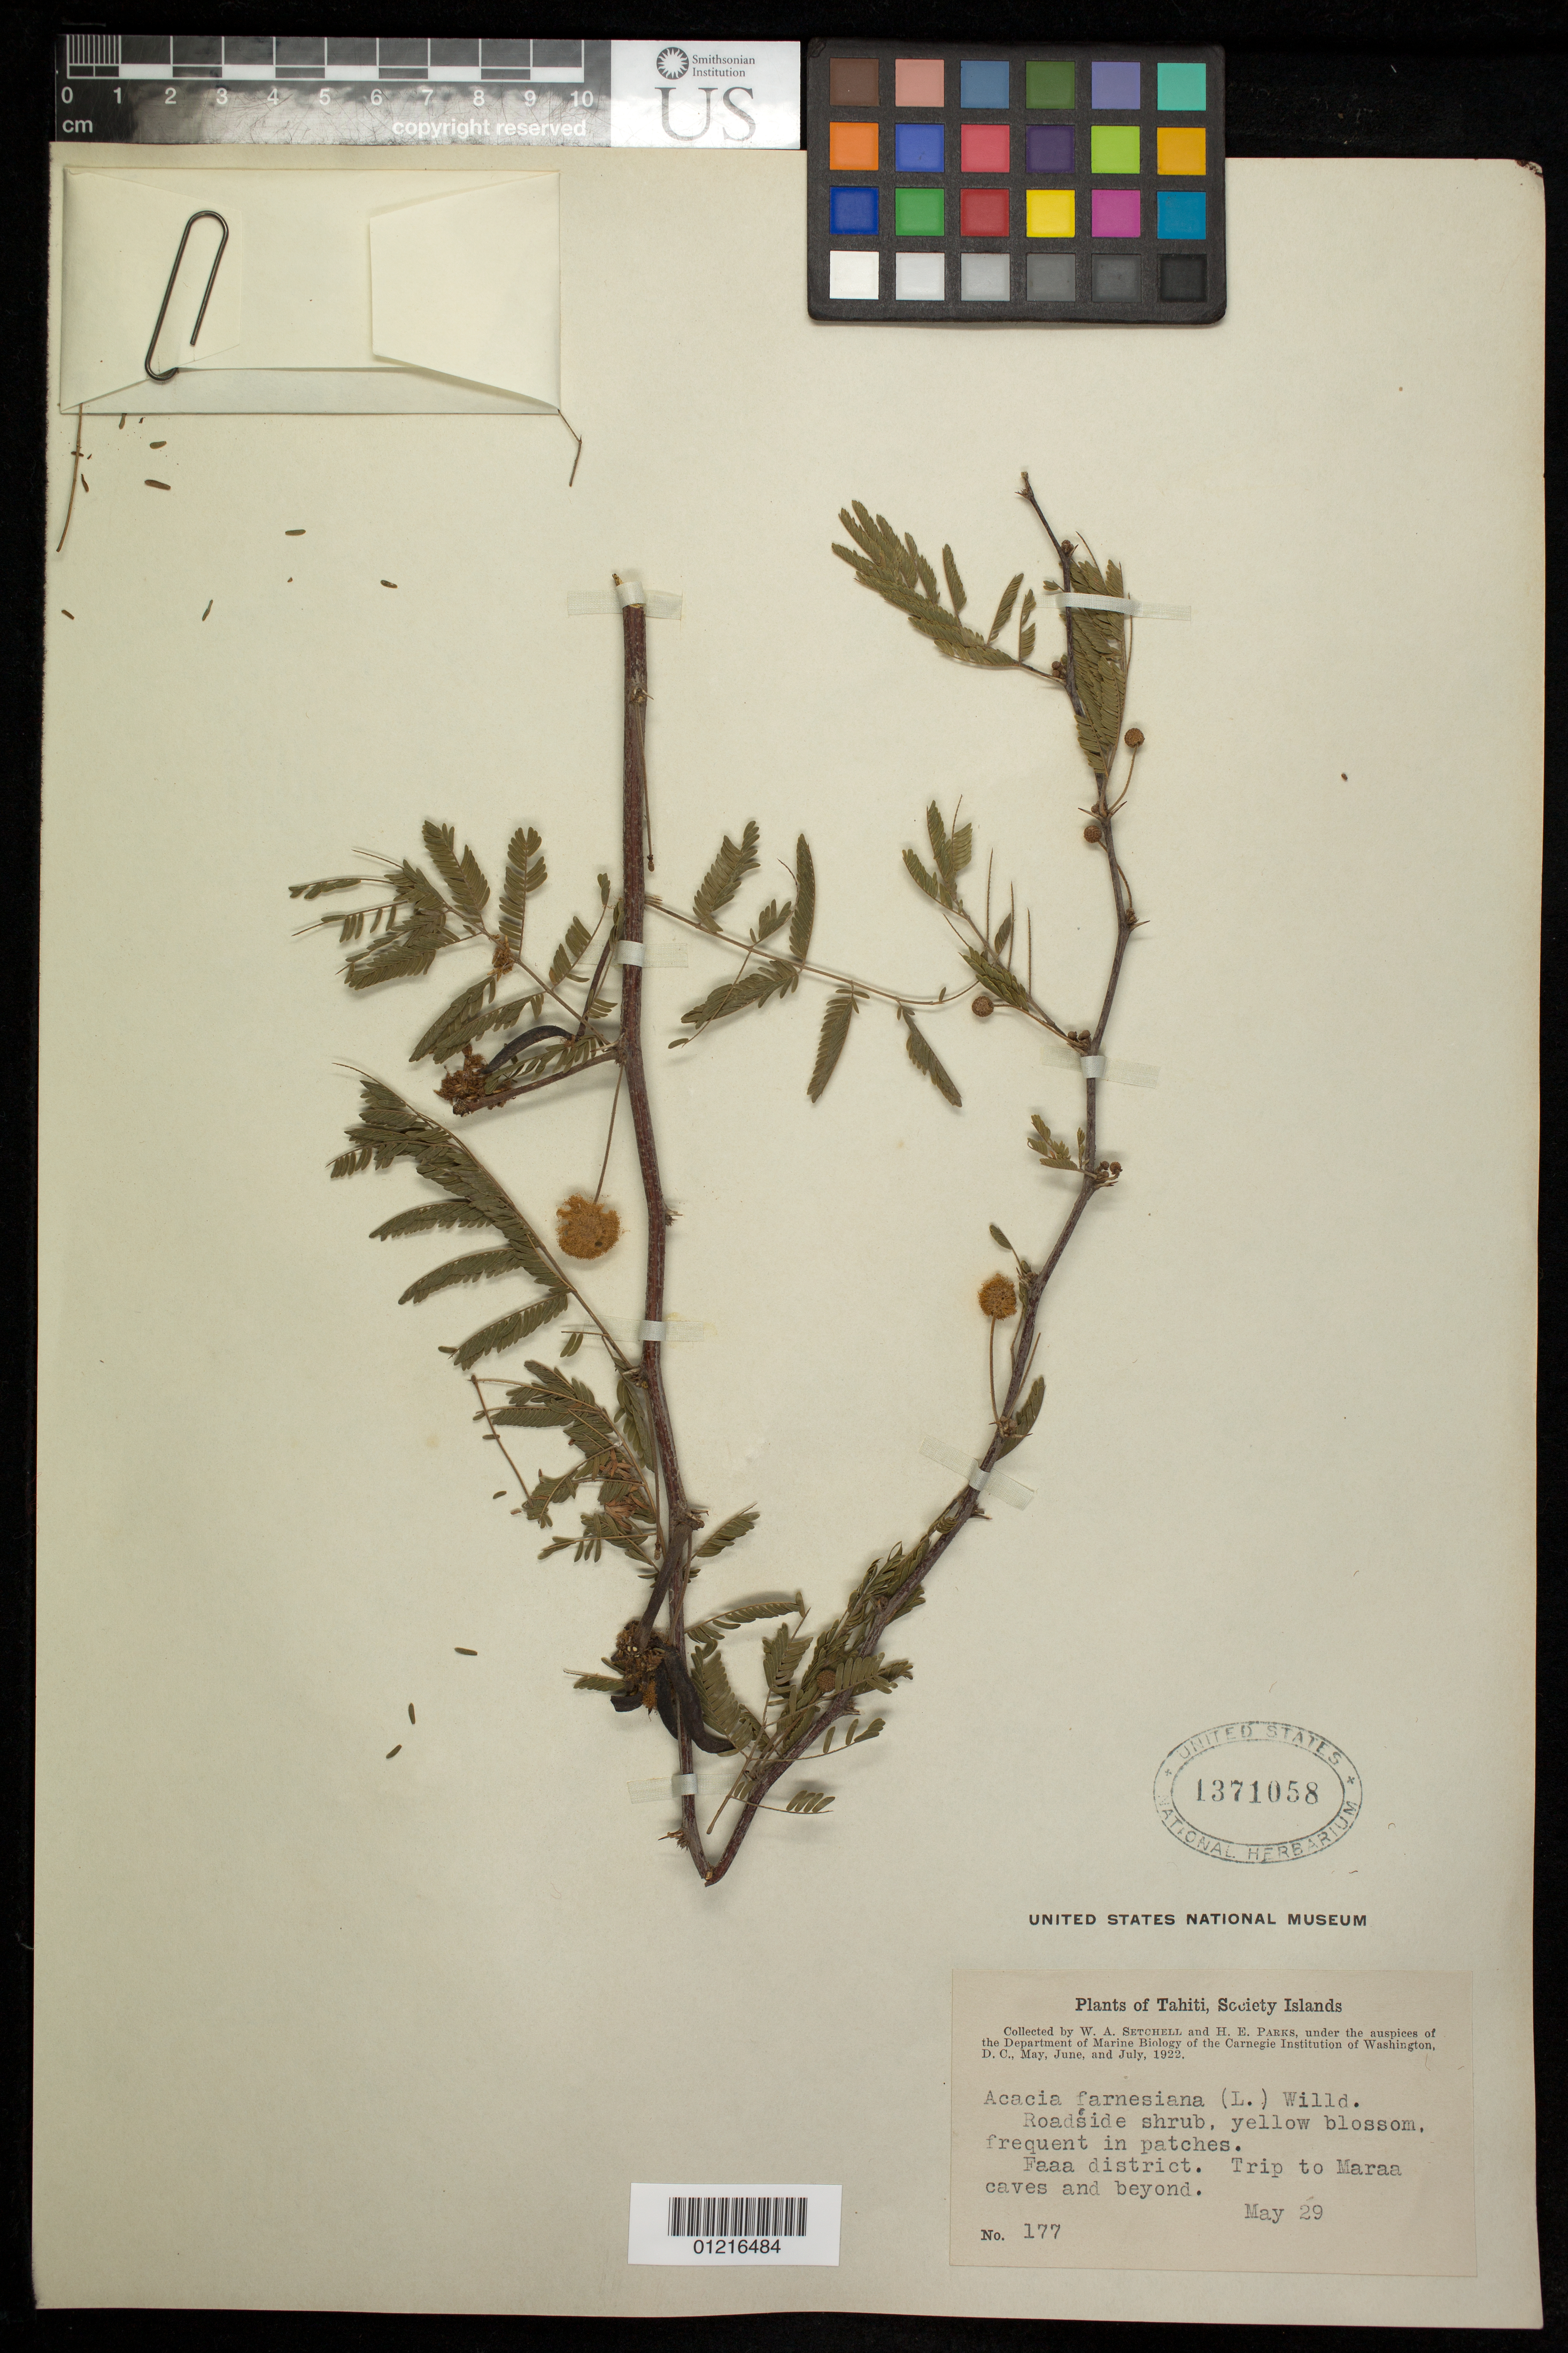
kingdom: Plantae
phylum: Tracheophyta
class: Magnoliopsida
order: Fabales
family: Fabaceae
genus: Vachellia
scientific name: Vachellia farnesiana var. farnesiana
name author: (L.) Wight & Arn.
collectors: W. Setchell & H. E. Parks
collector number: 177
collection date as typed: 29 May 1922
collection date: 1922-05-29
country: French Polynesia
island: Tahiti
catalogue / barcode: US 1371058